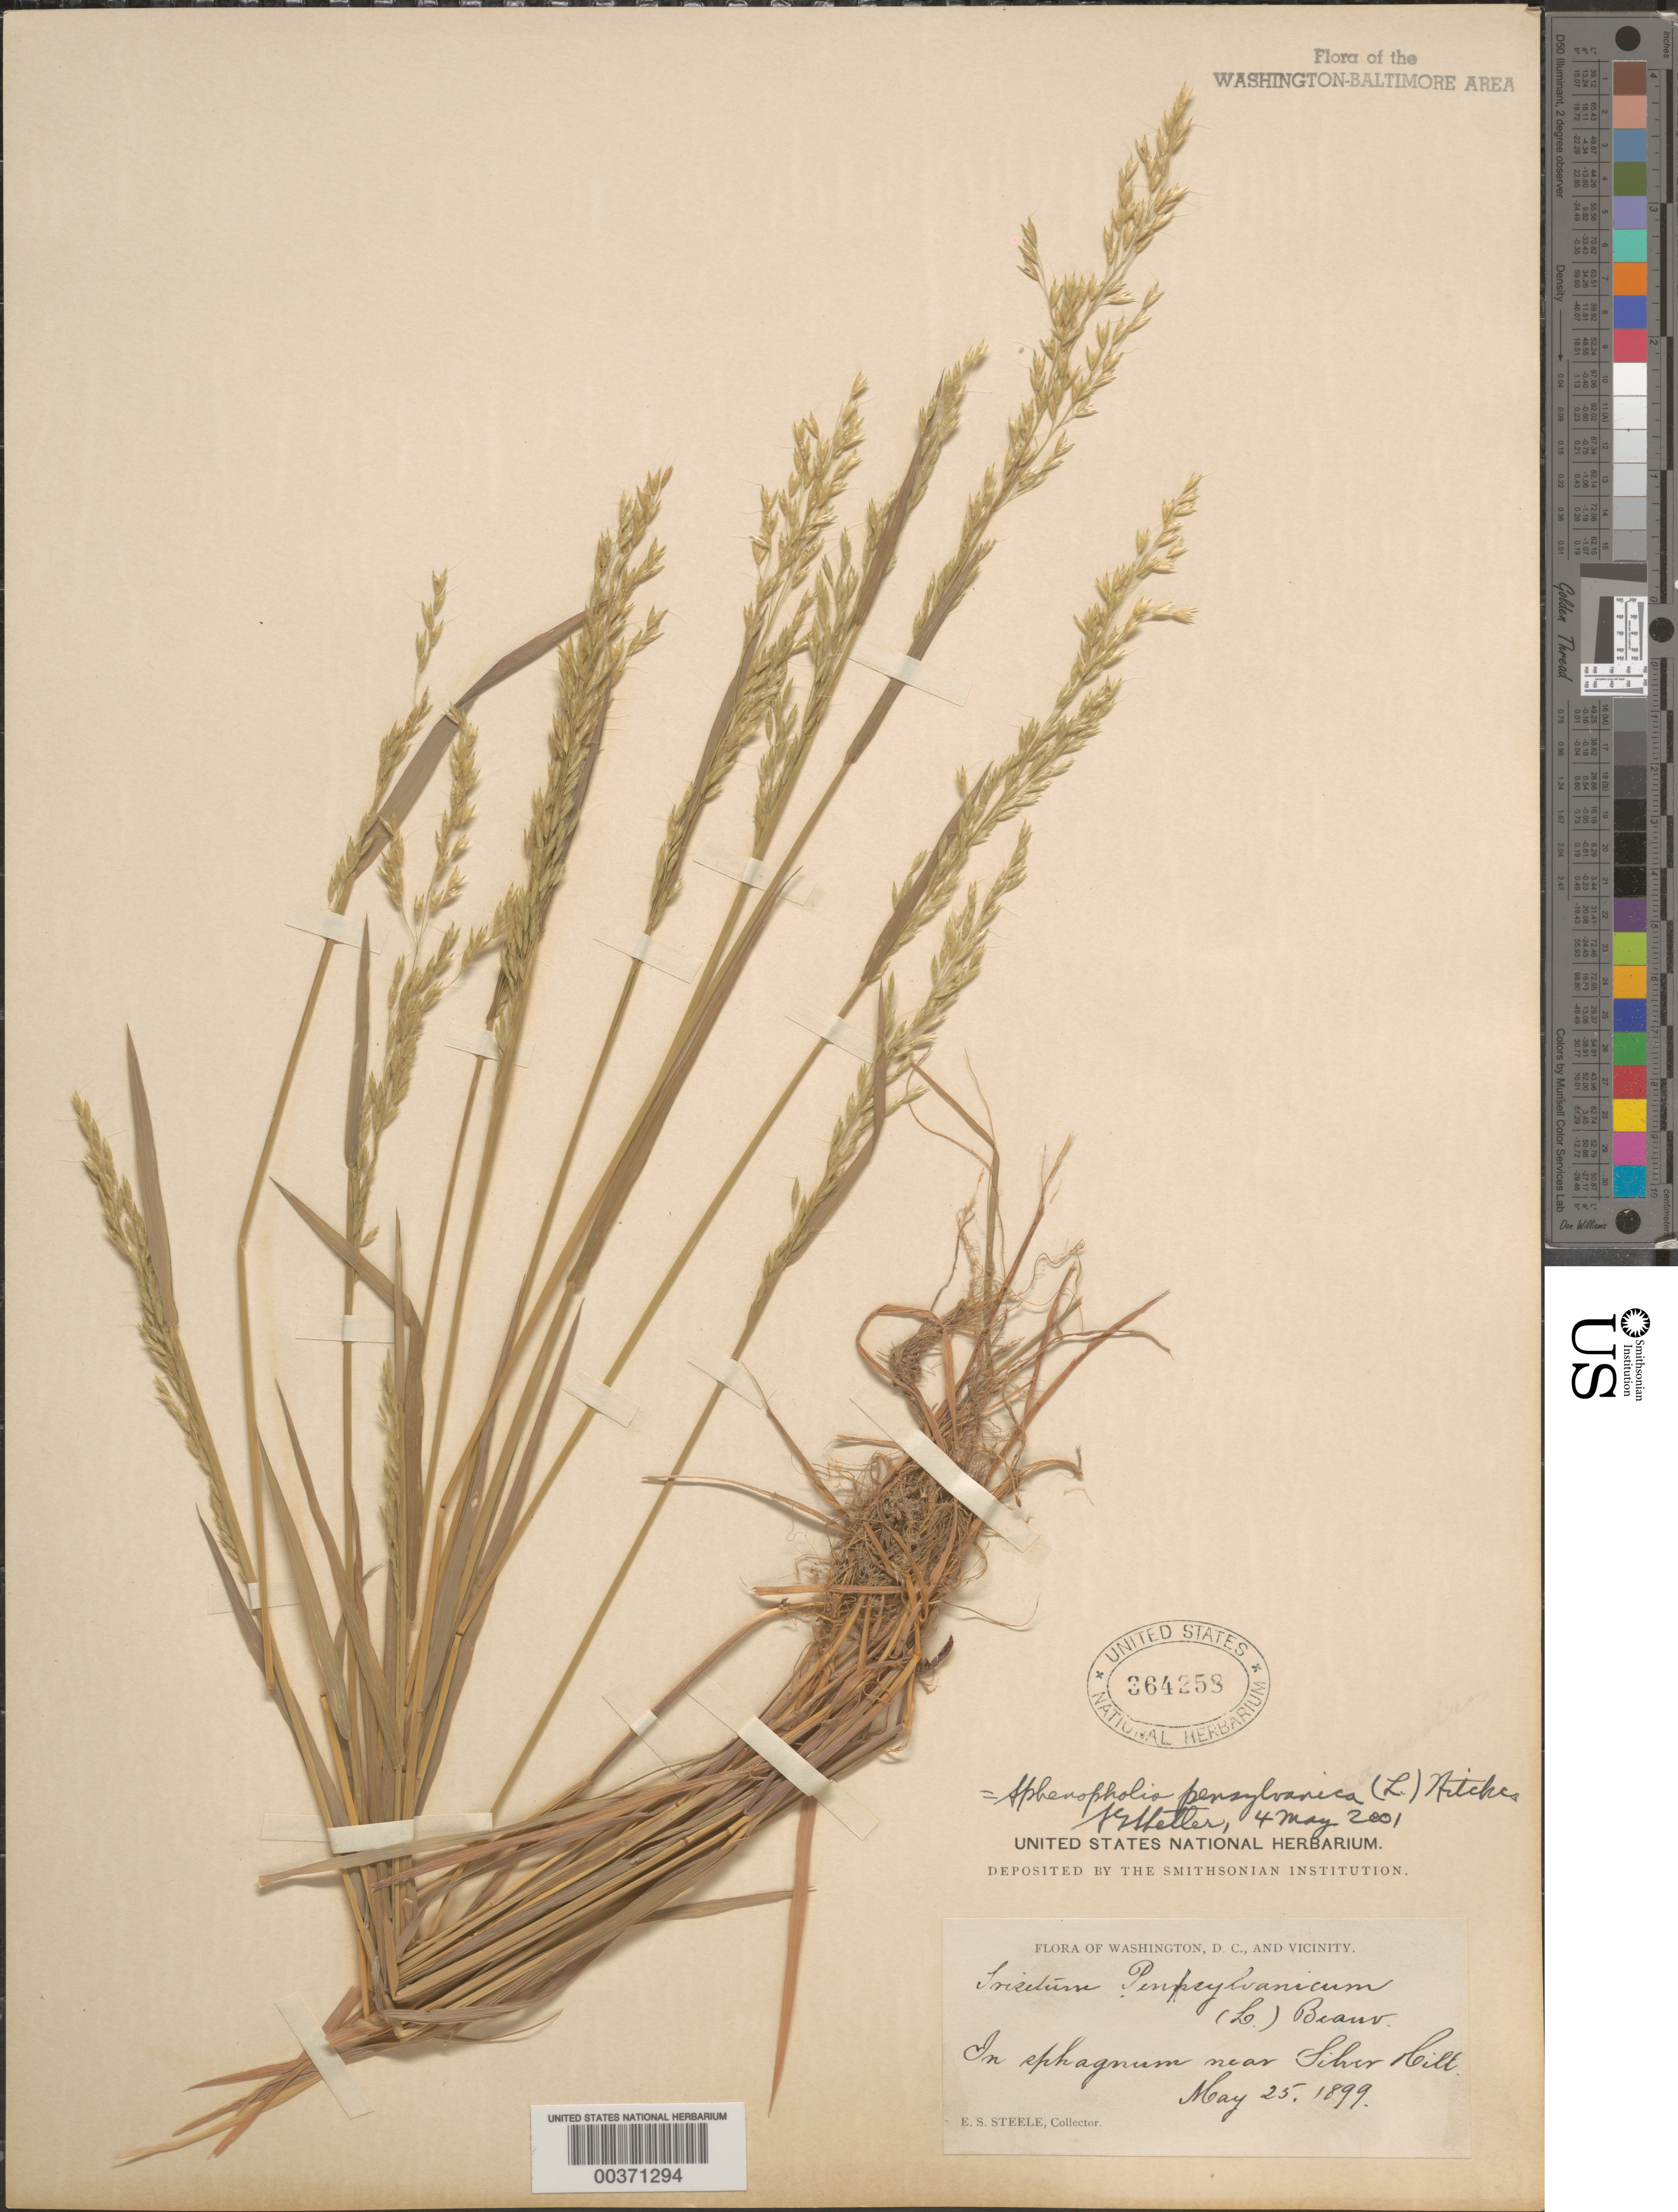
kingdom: Plantae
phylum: Tracheophyta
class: Liliopsida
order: Poales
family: Poaceae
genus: Sphenopholis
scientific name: Sphenopholis pensylvanica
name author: (L.) Hitchc.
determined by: Shetler, Stanwyn G., (US), NMNH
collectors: E. Steele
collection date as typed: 25 May 1899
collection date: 1899-05-25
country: United States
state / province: Maryland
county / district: Prince George's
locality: Silver Hill vicinity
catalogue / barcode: US 364258